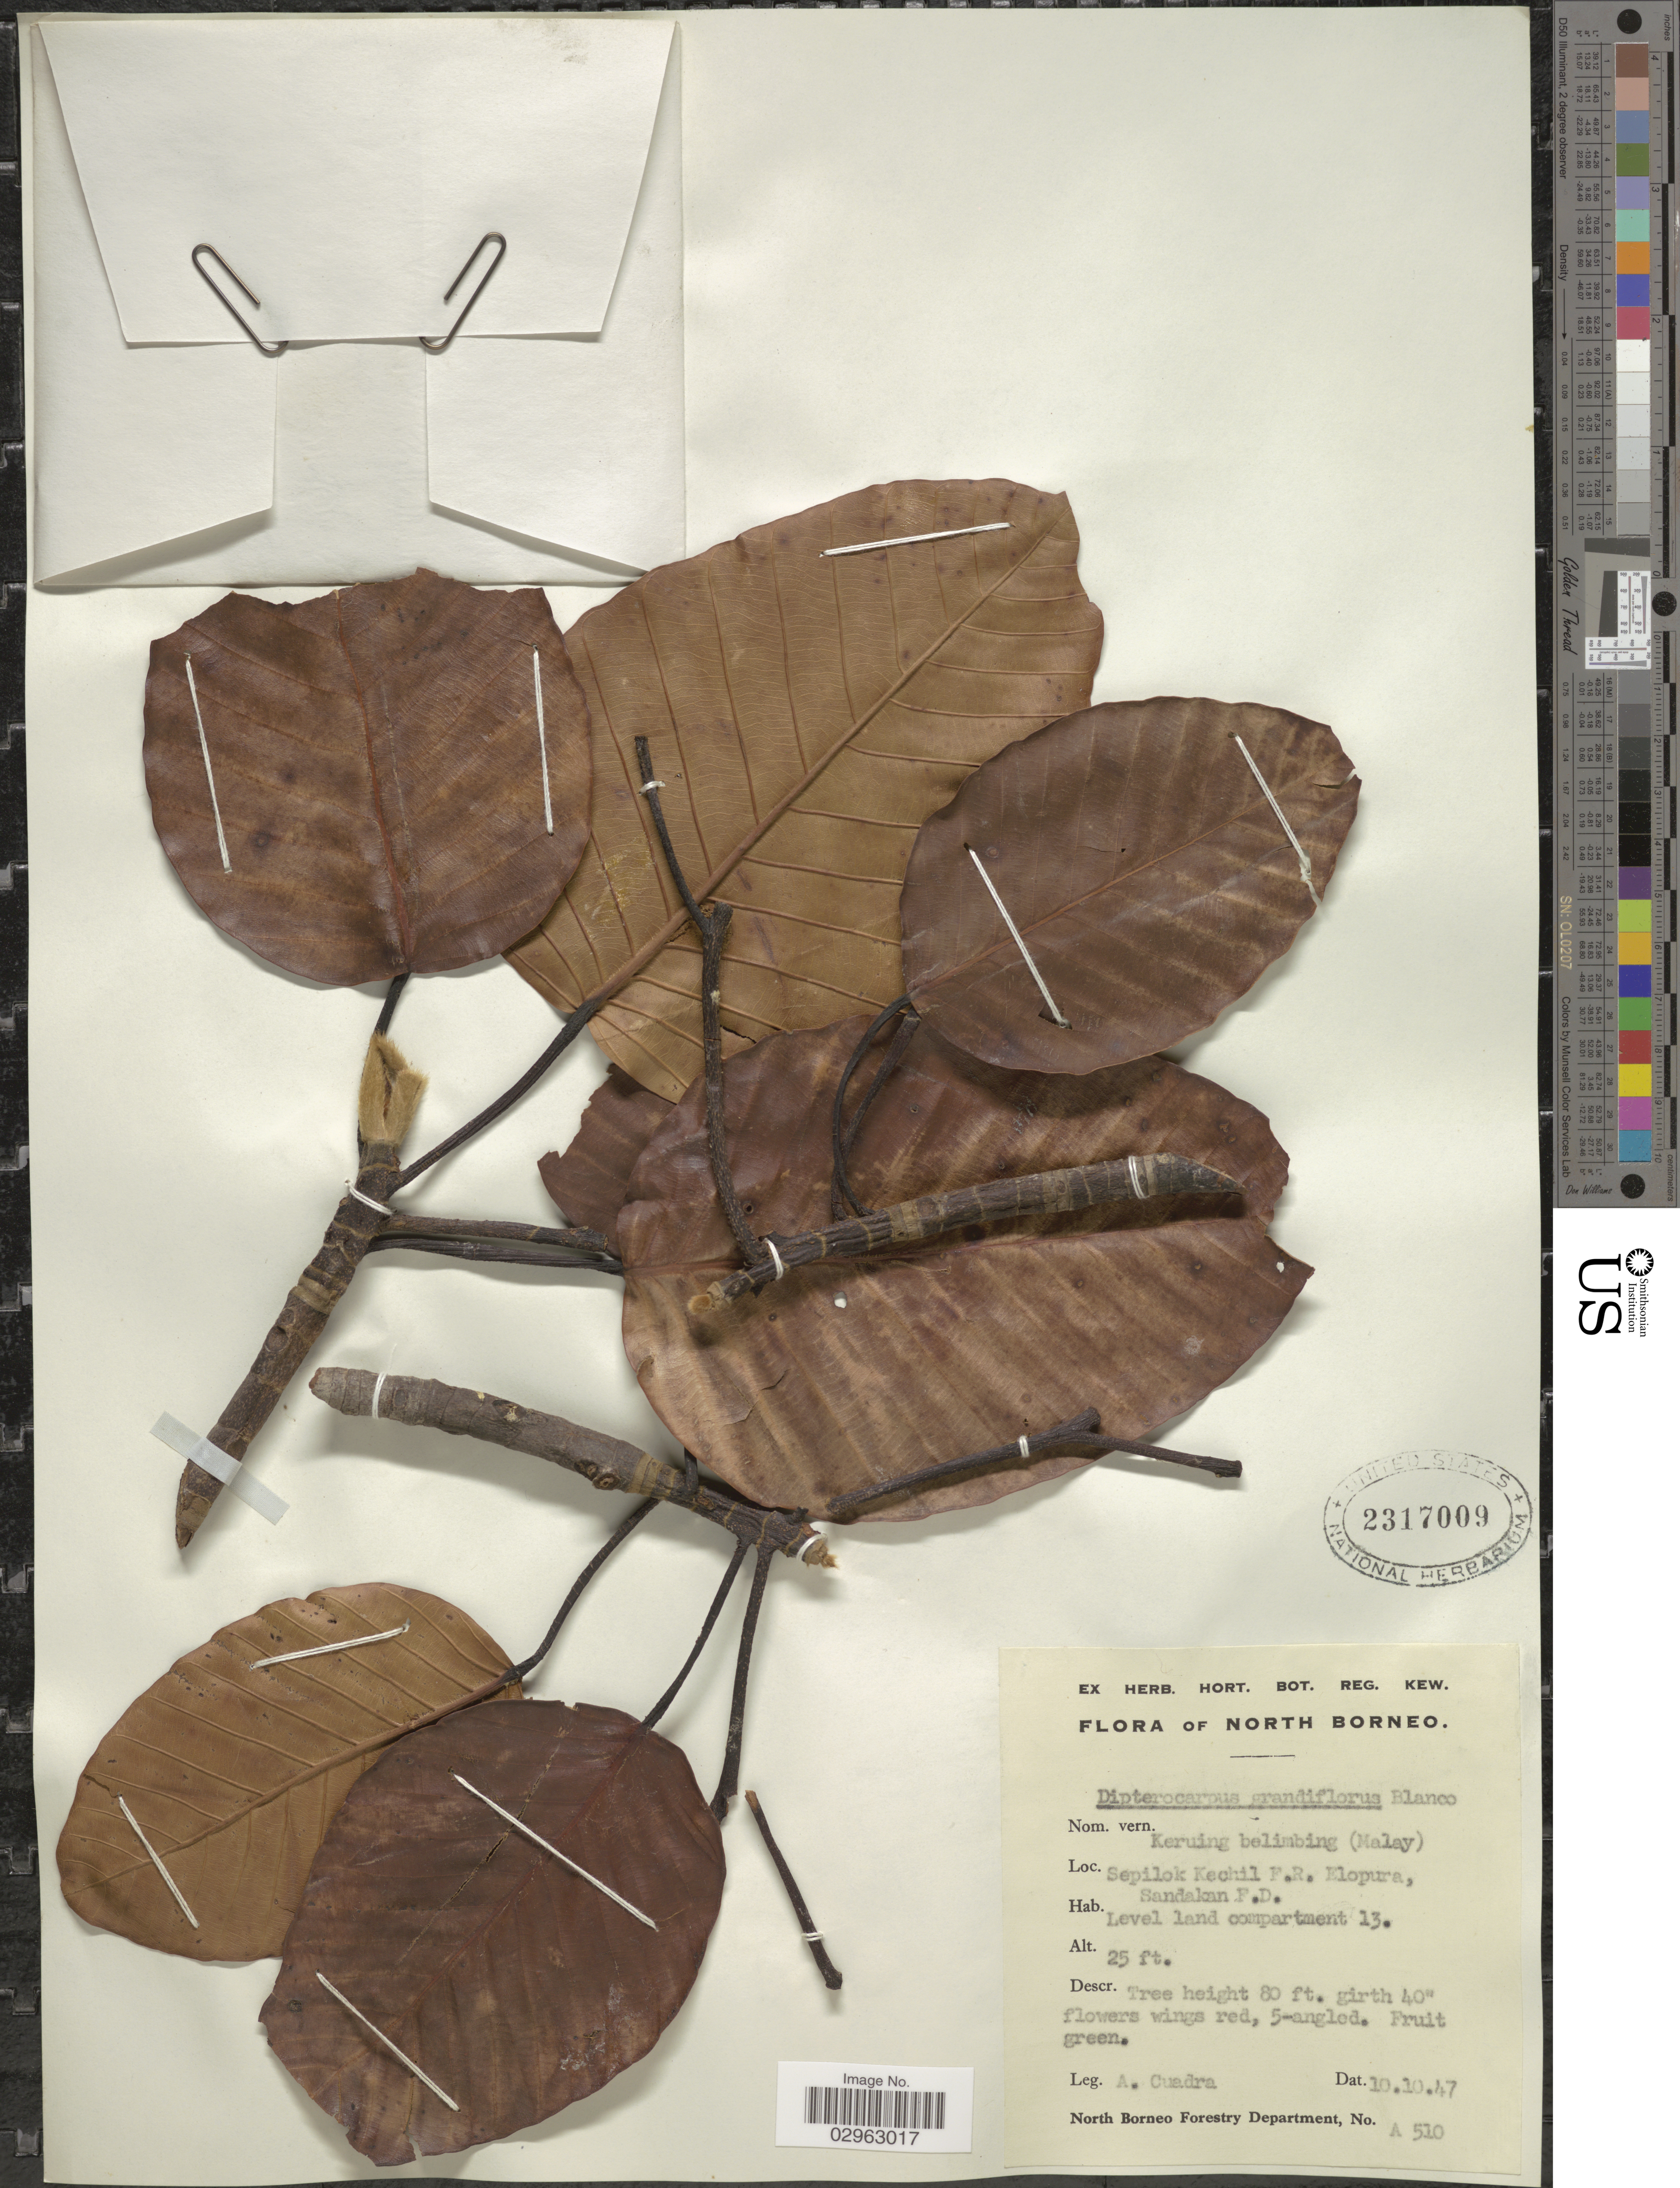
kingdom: Plantae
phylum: Tracheophyta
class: Magnoliopsida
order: Malvales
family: Dipterocarpaceae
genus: Dipterocarpus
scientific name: Dipterocarpus grandiflorus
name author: (Blanco) Blanco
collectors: A. Cuadra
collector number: A 510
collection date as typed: Transcribed d/m/y: 10/10/47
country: Malaysia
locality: North Borneo. Sepilok Kechil F.R. Elopura, Sandakan F.D.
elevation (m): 8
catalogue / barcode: US 2317009